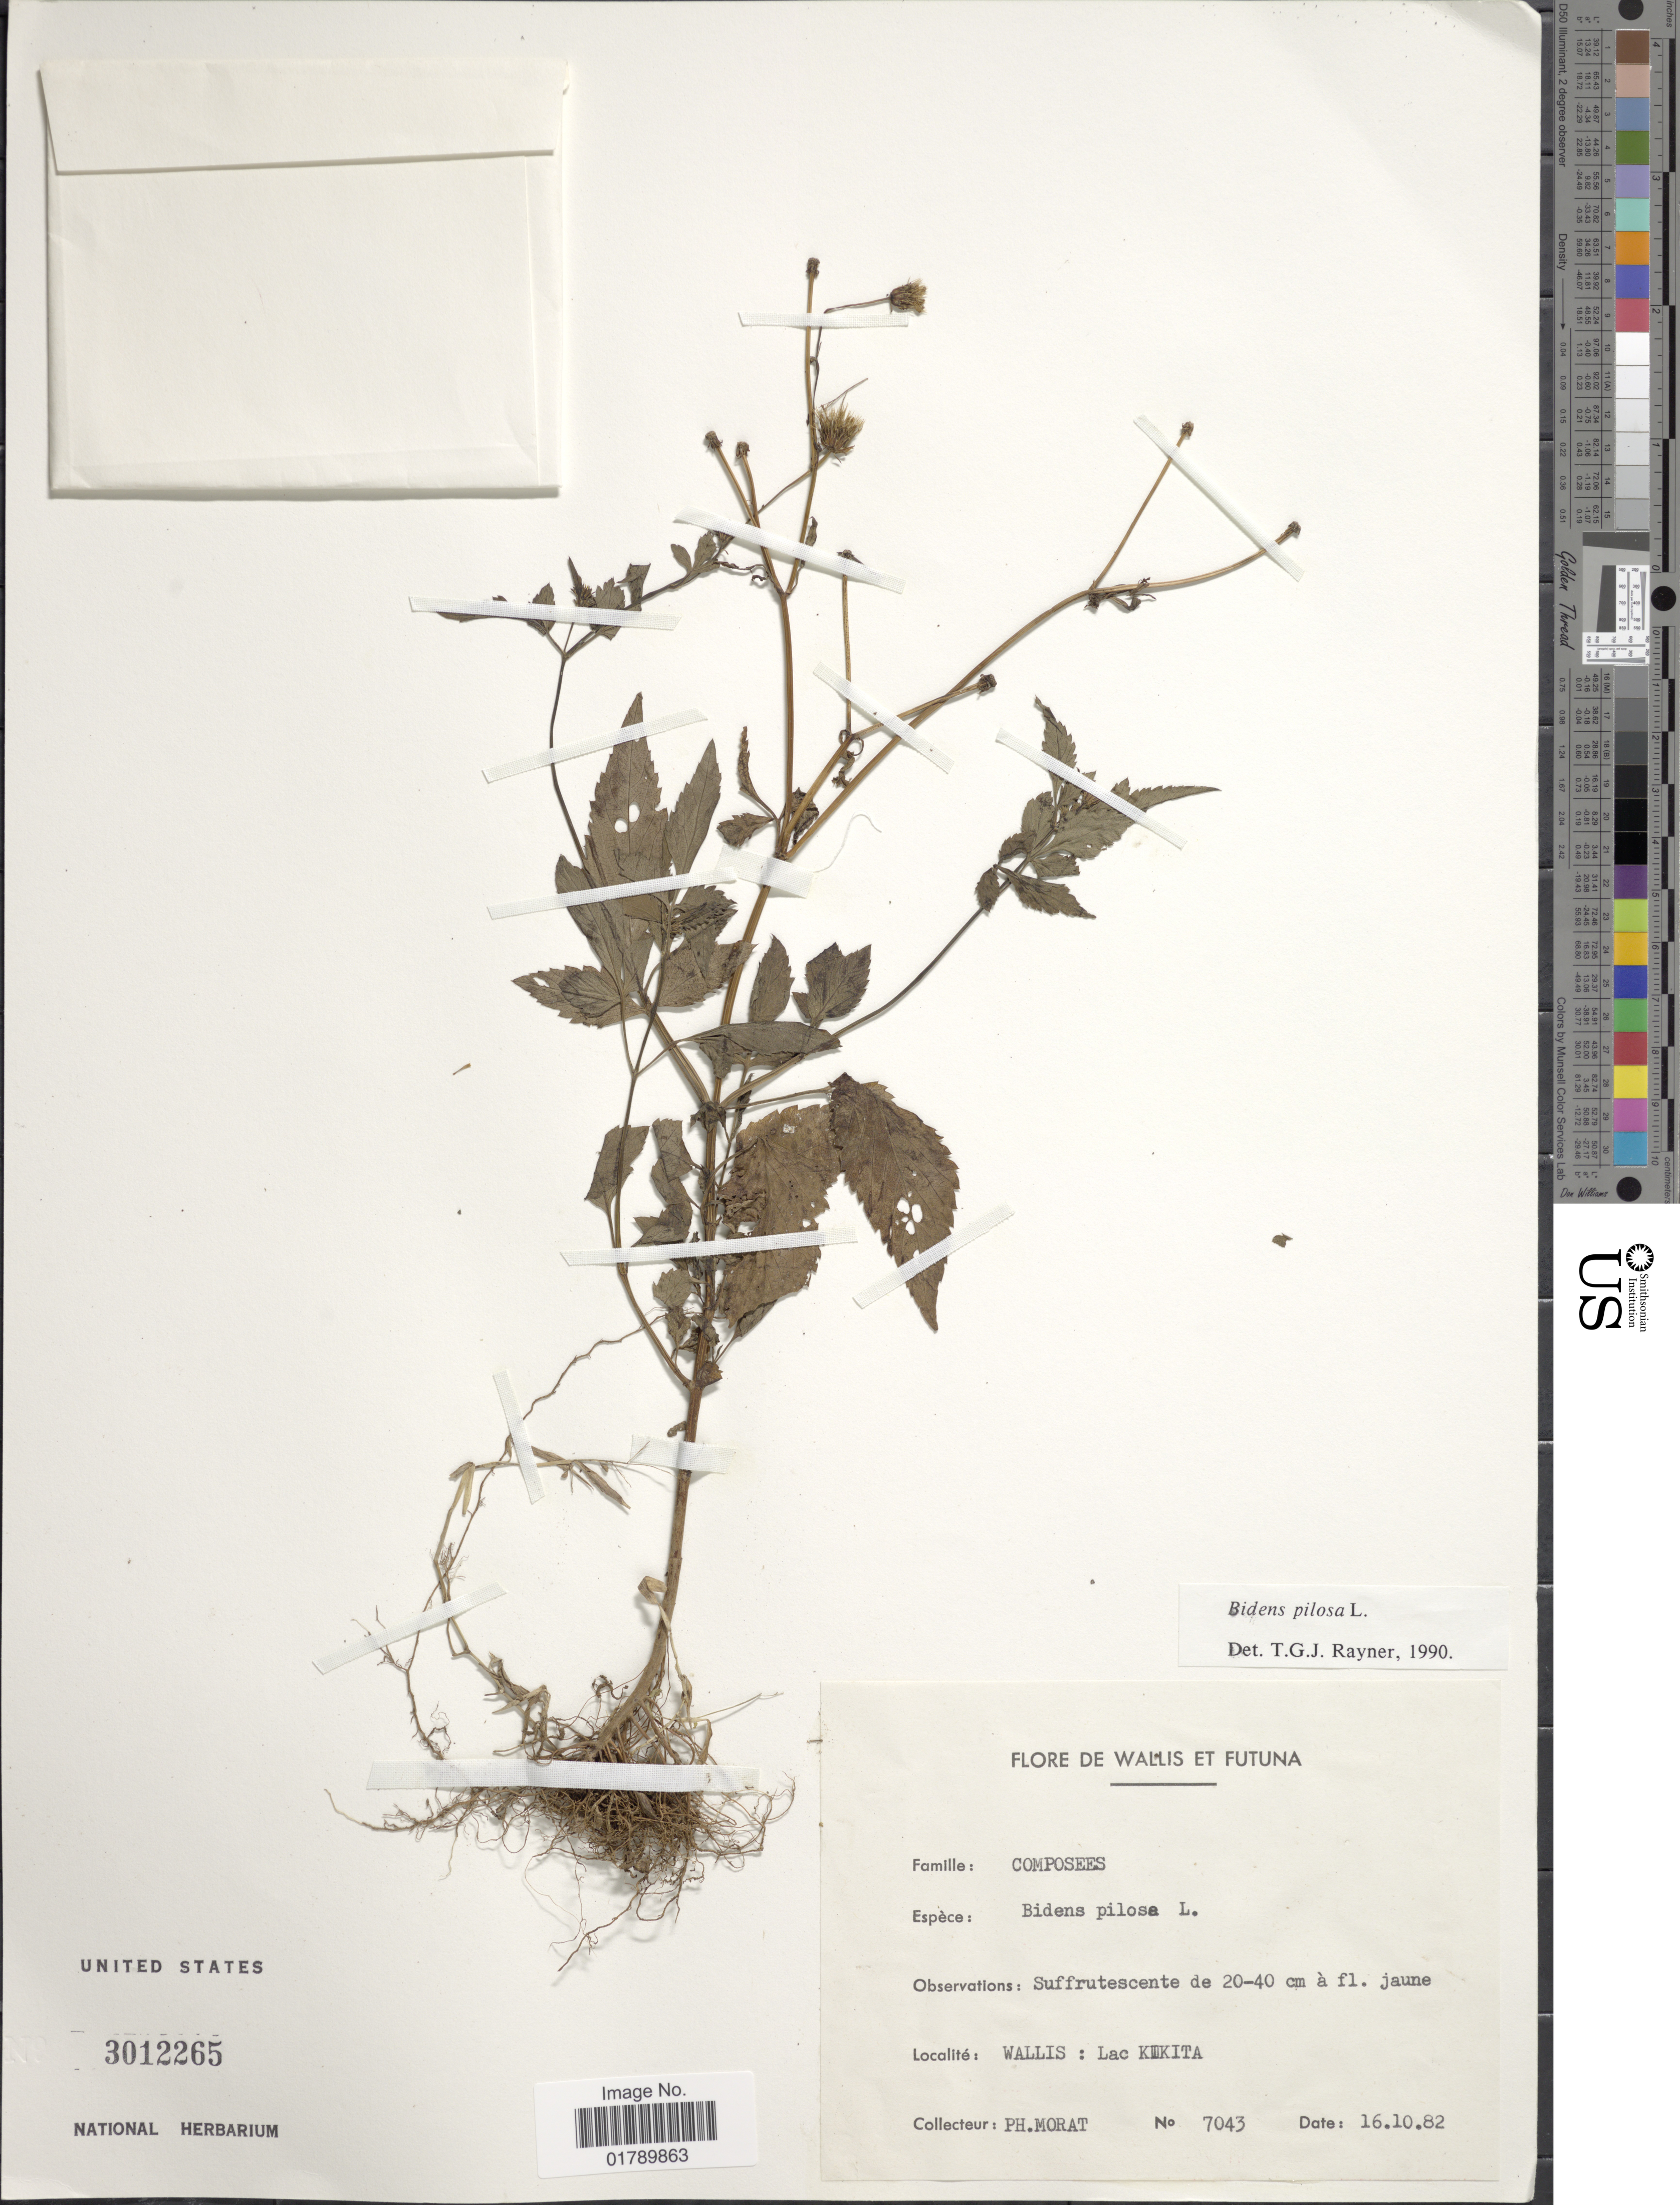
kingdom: Plantae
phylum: Tracheophyta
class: Magnoliopsida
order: Asterales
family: Asteraceae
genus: Bidens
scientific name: Bidens pilosa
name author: L.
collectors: P. Morat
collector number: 7043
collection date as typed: Transcribed d/m/y: 16/10/82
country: Wallis and Futuna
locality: Wallis: Lac Kukita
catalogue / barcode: US 3012265